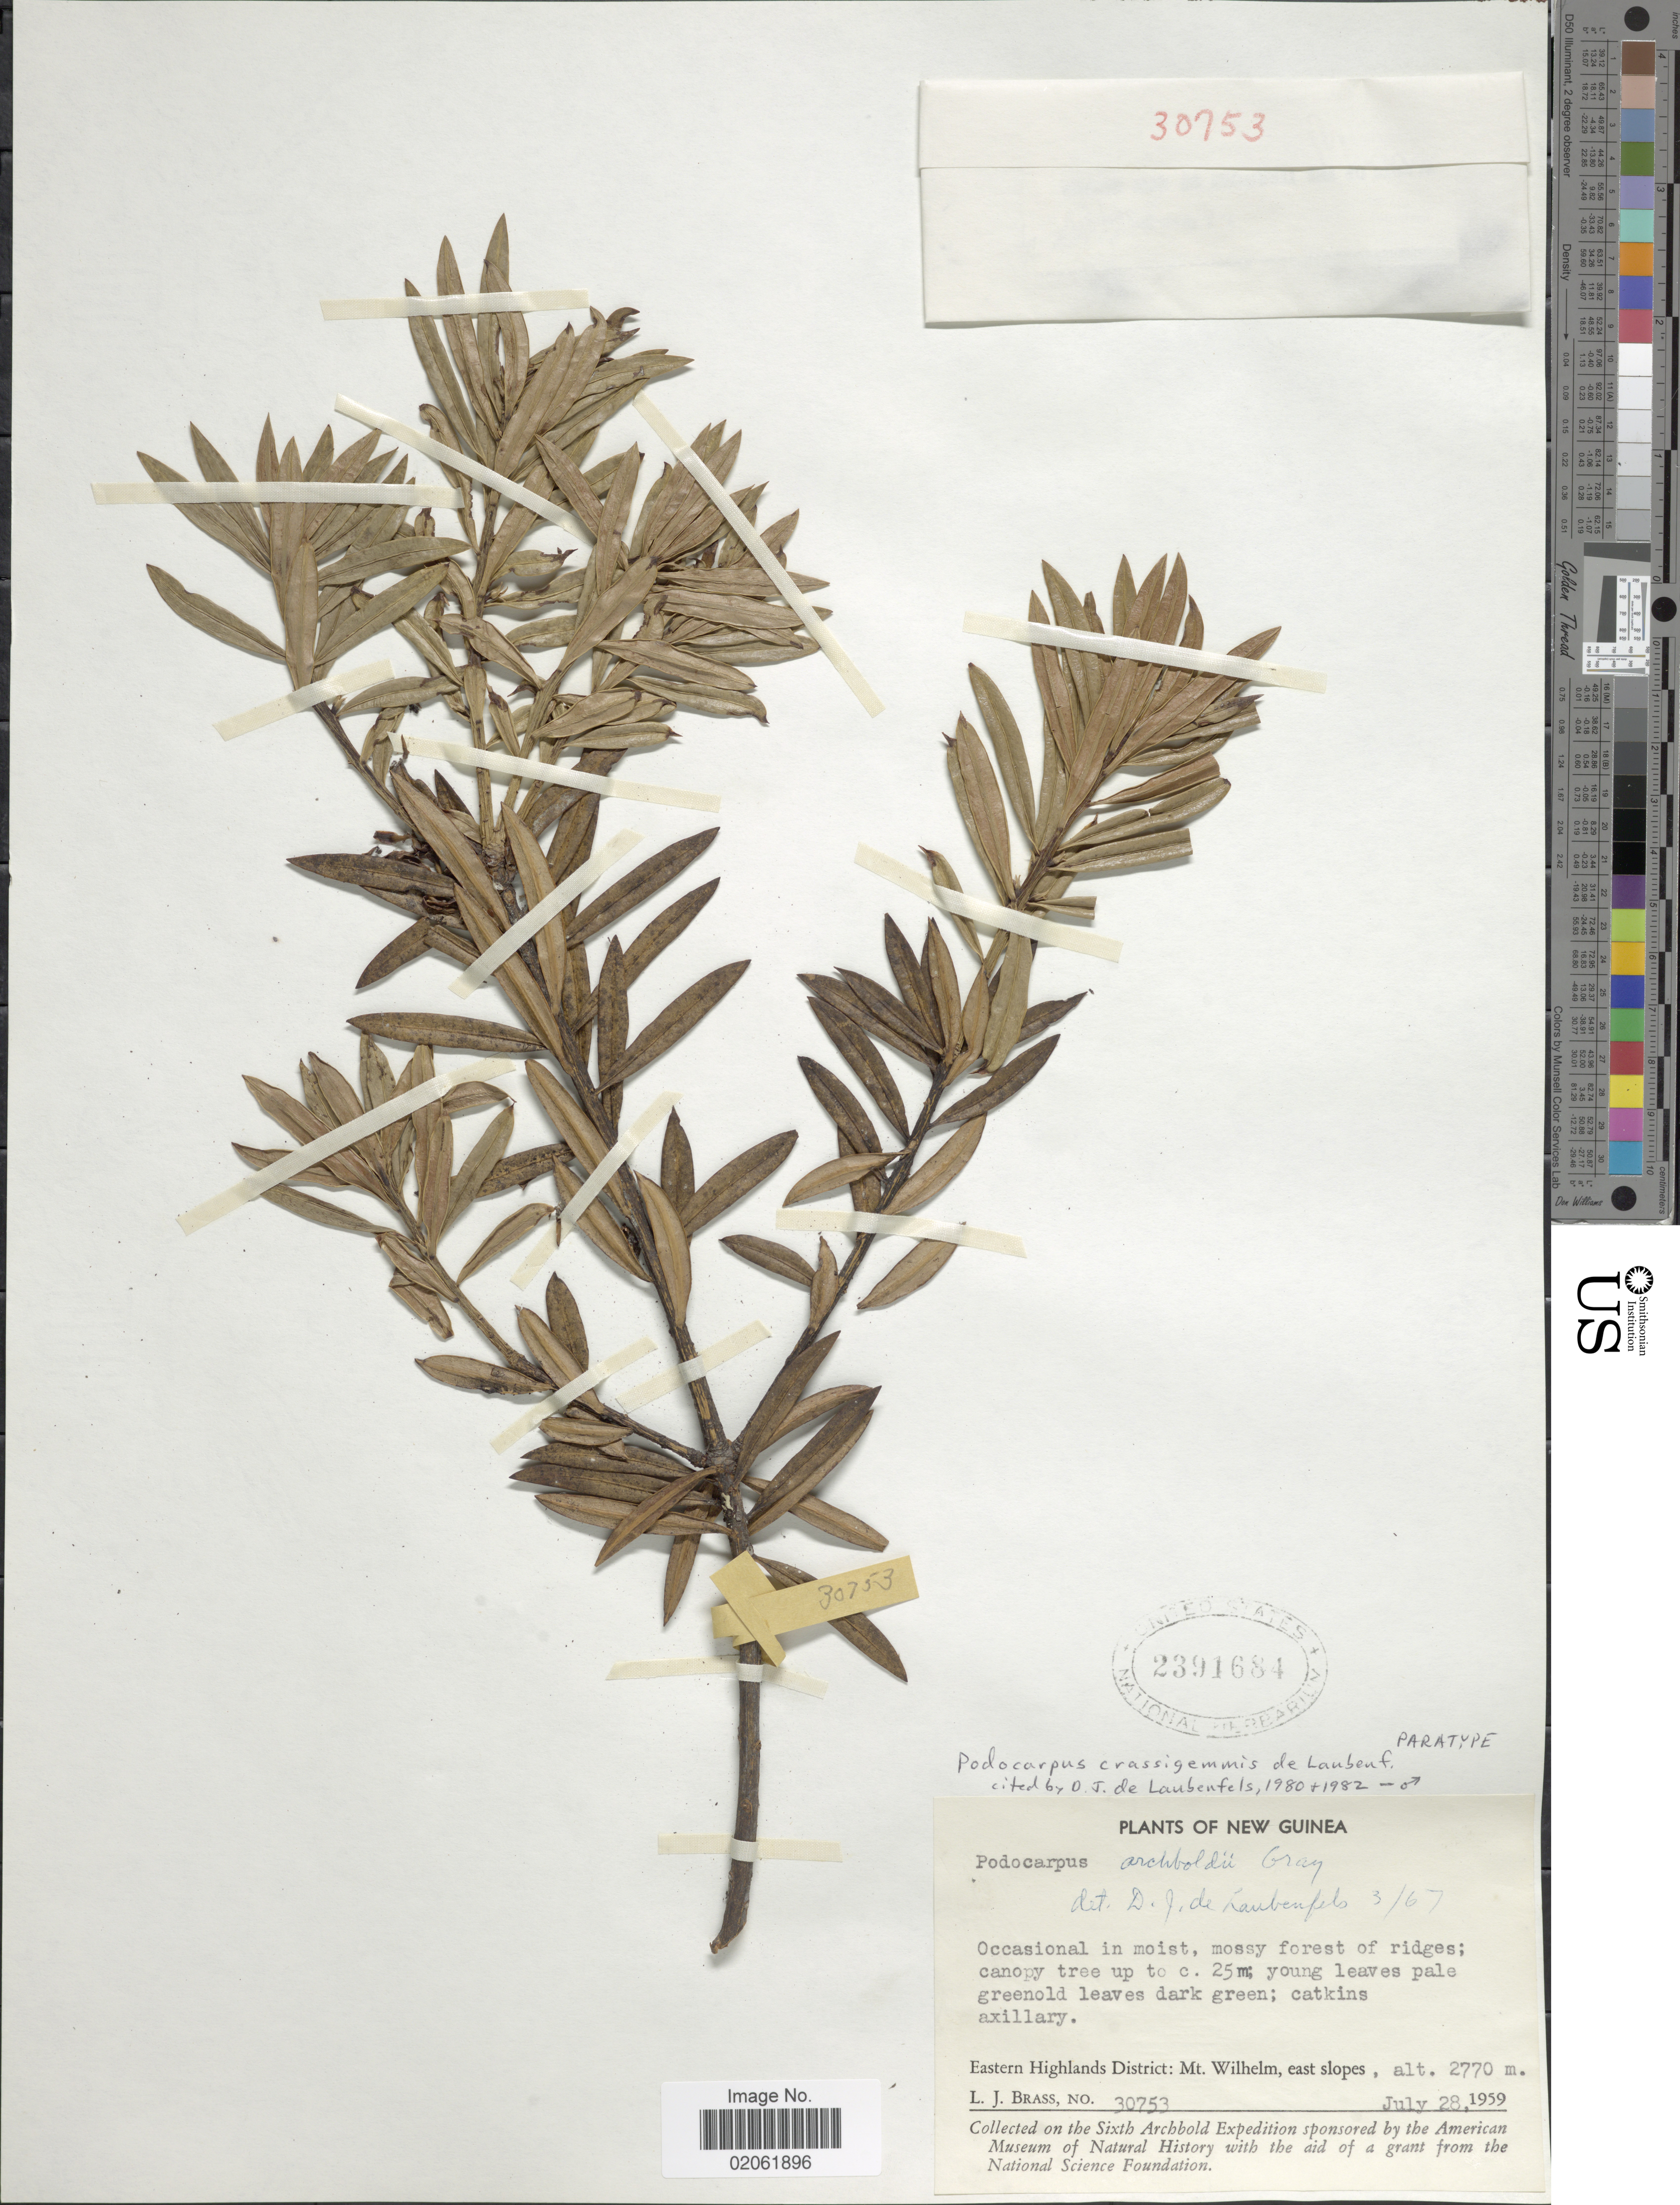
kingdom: Plantae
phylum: Tracheophyta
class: Pinopsida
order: Pinales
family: Podocarpaceae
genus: Podocarpus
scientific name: Podocarpus crassigemmis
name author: de Laub.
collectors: L. J. Brass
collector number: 30753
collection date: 1959-07-28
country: Papua New Guinea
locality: New Guinea, Eastern Highlands District: Mt. Wilhelm, east slopes.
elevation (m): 2770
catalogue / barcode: US 2391684